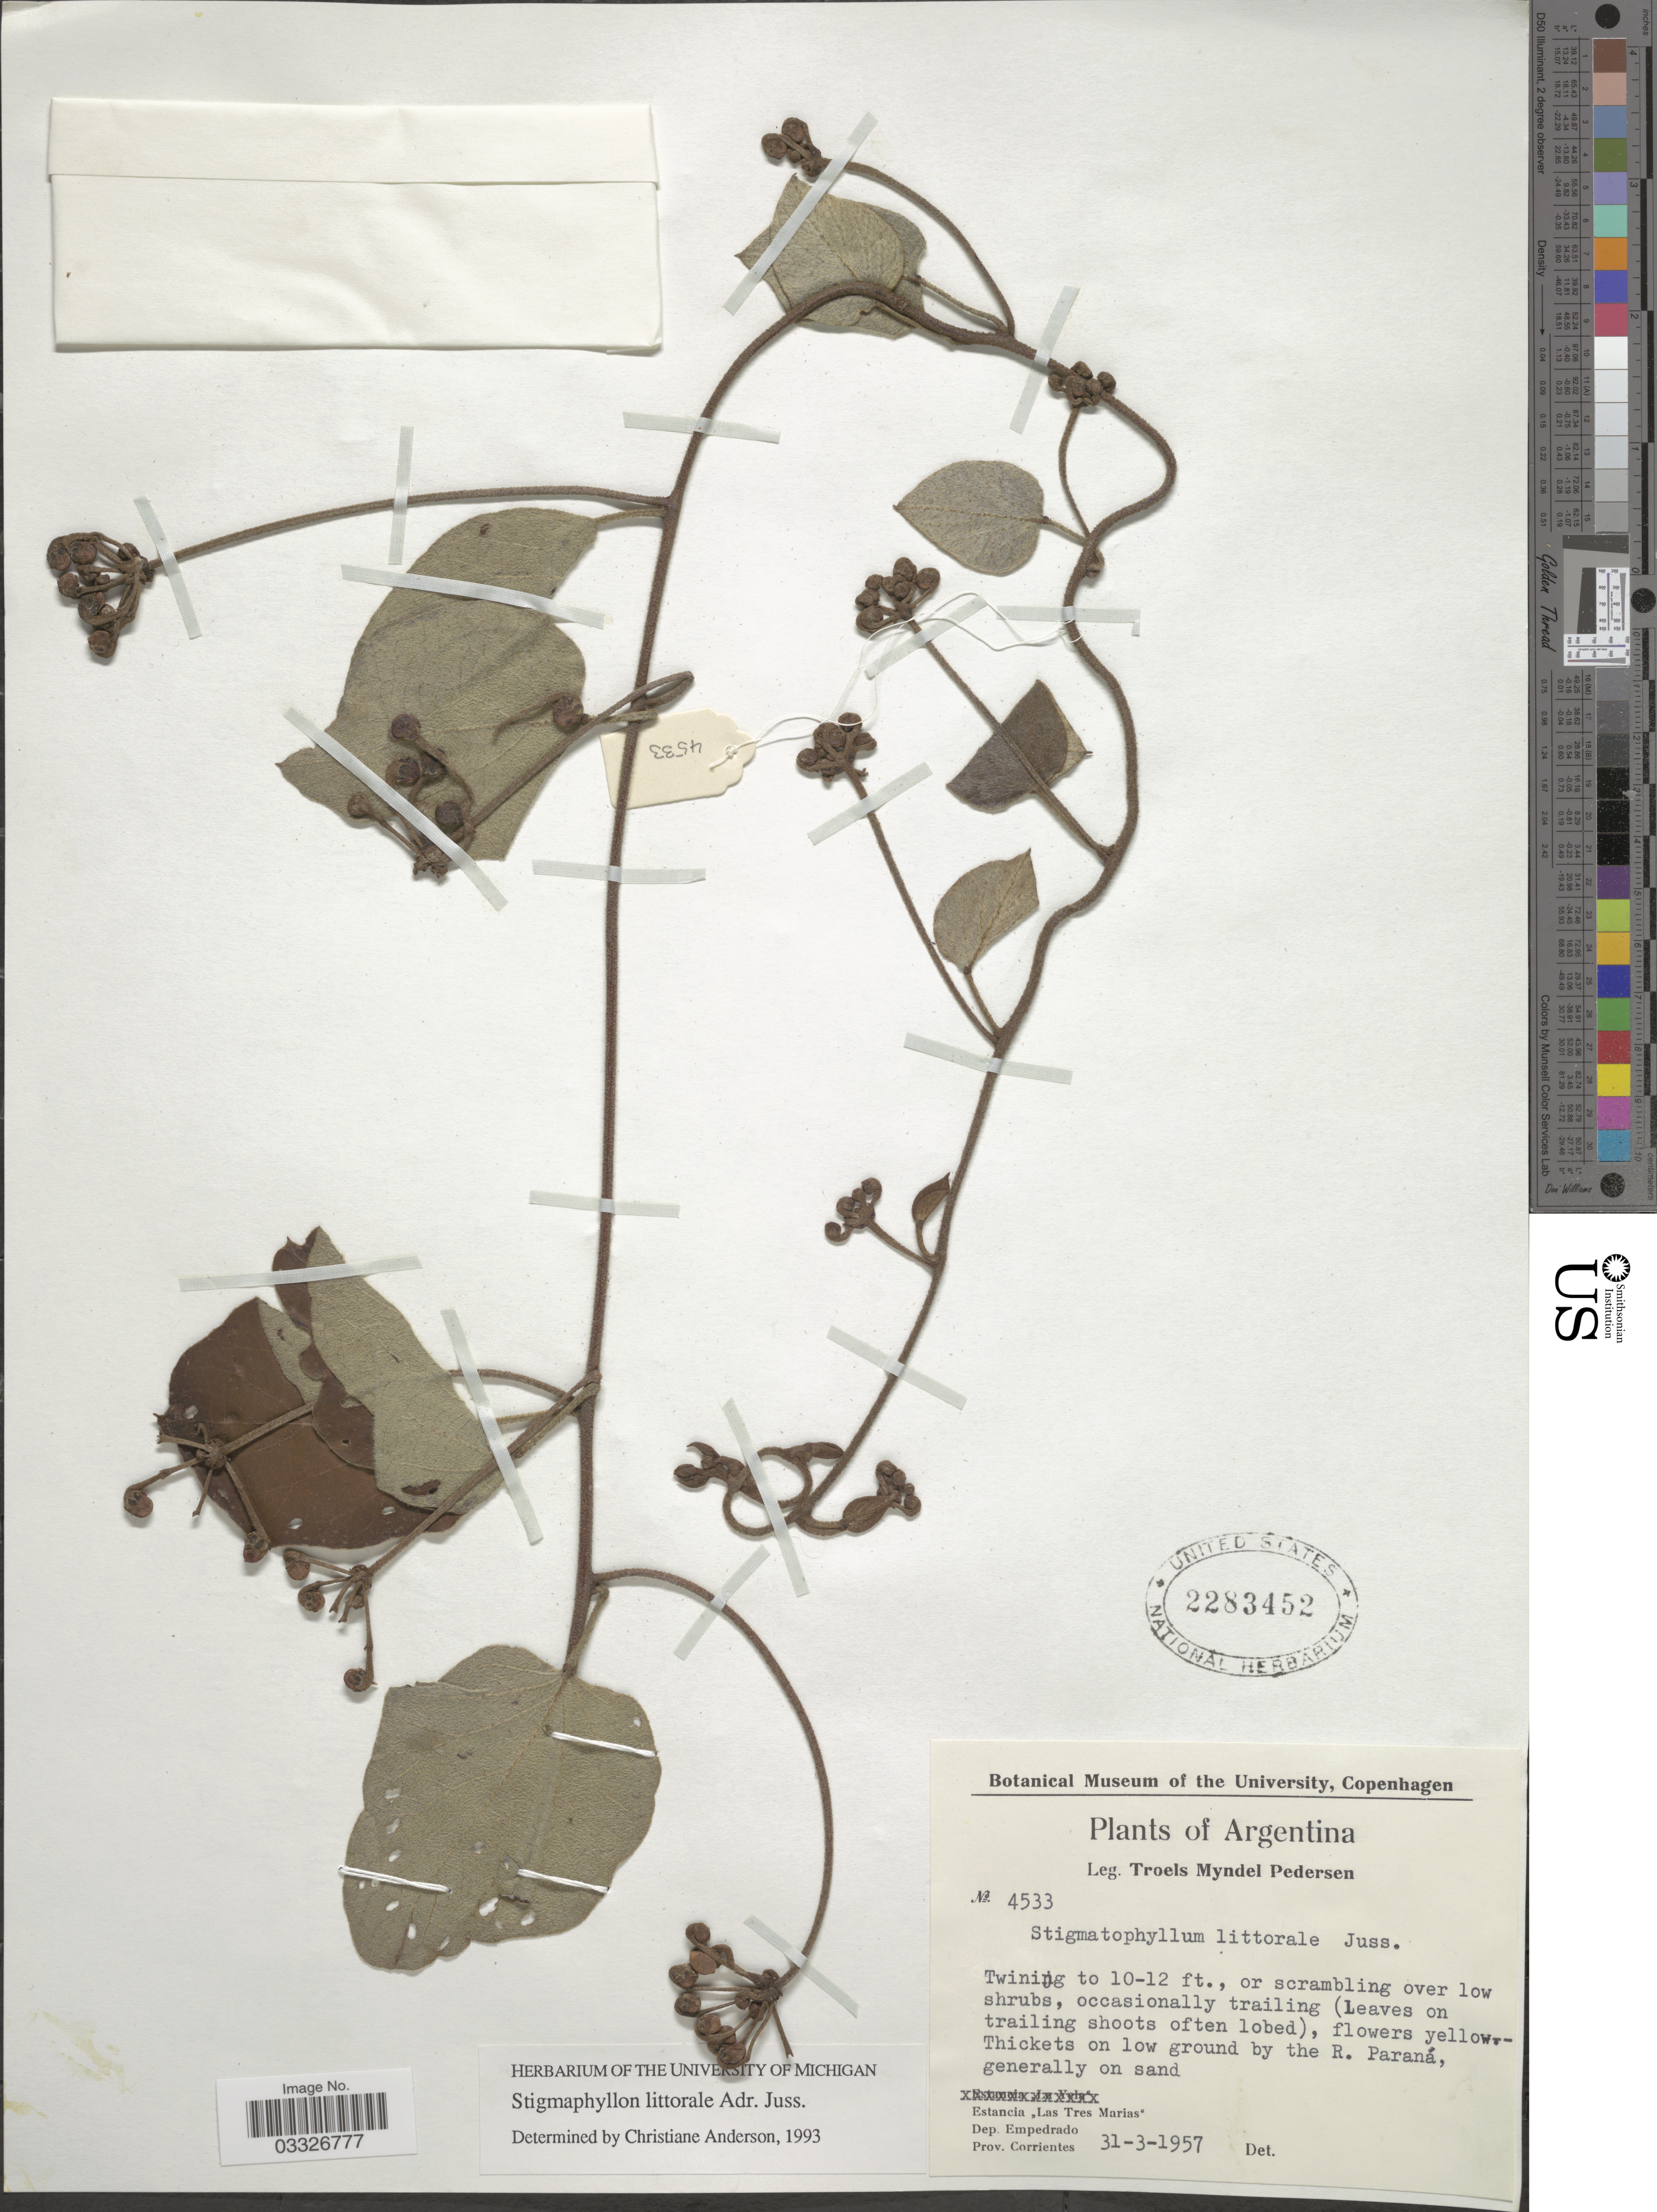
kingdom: Plantae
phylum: Tracheophyta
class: Magnoliopsida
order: Malpighiales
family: Malpighiaceae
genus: Stigmaphyllon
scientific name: Stigmaphyllon littorale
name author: A. Juss.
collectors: T. Pederson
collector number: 4533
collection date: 1957-03-31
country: Argentina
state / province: Corrientes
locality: Thickets on low ground by the R. Paraná. Estancia "Las Tres Marias". Dep. Empedrado.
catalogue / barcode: US 2283452